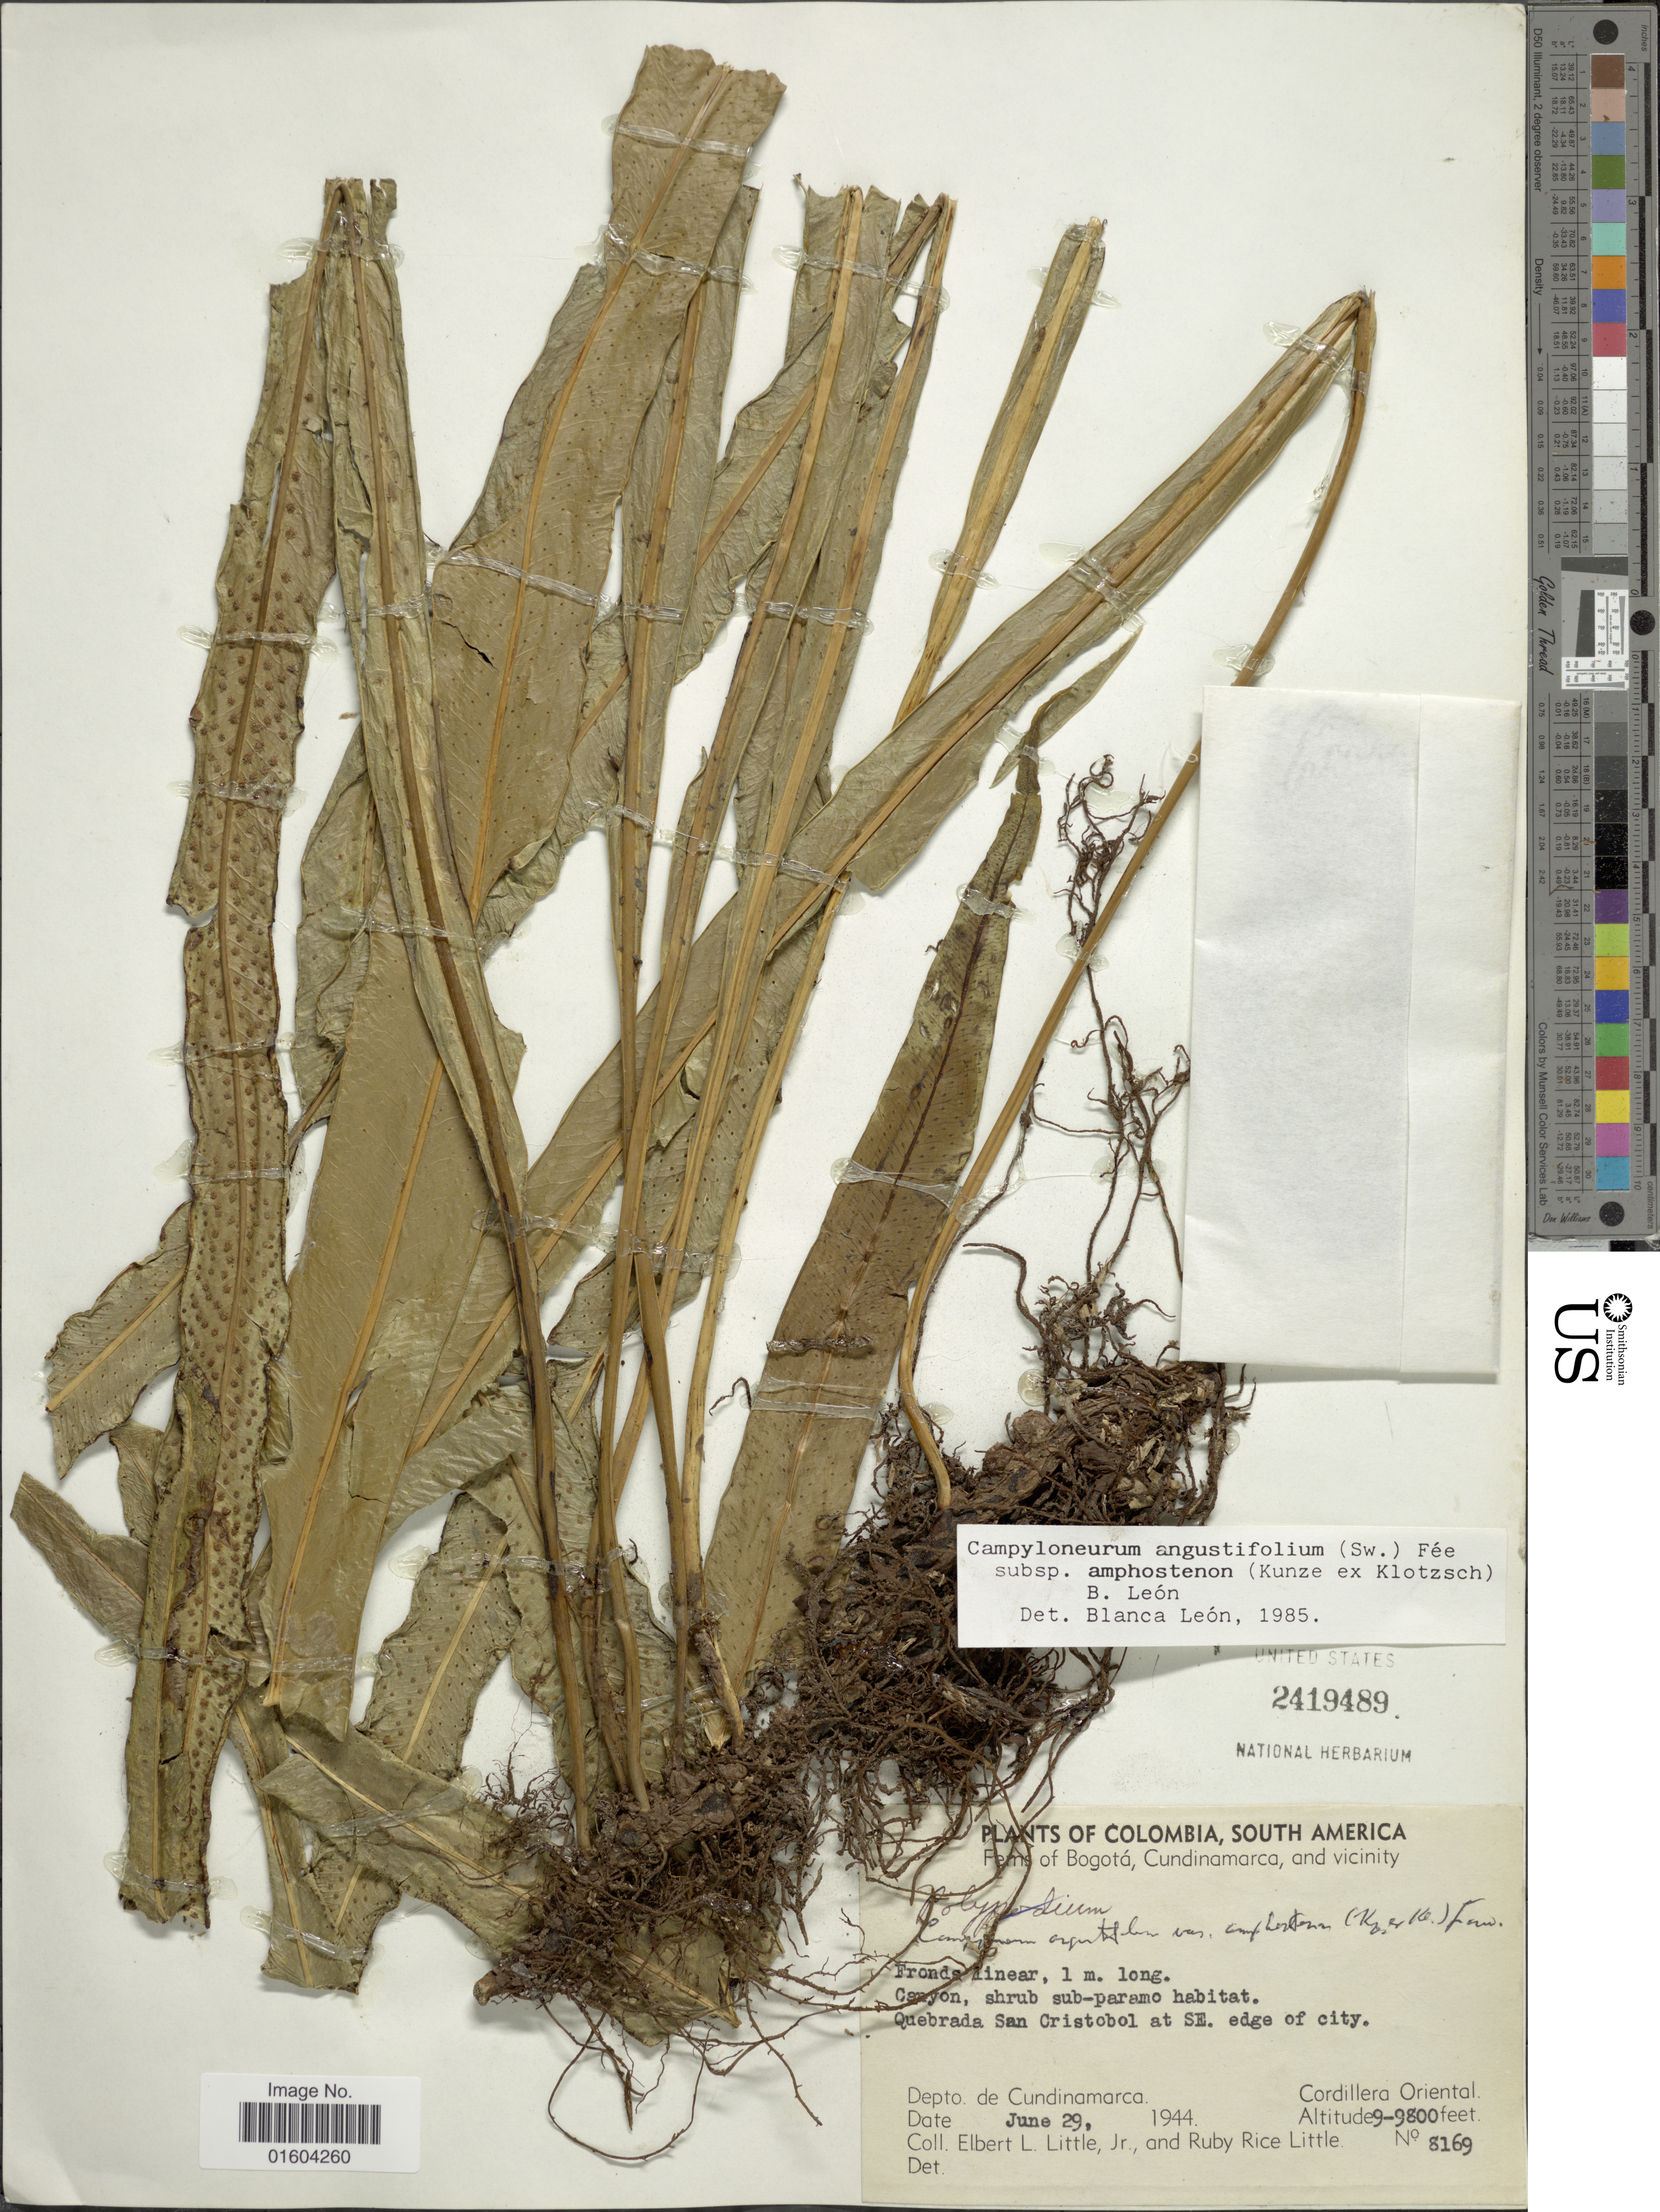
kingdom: Plantae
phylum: Tracheophyta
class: Polypodiopsida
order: Polypodiales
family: Polypodiaceae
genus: Campyloneurum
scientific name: Campyloneurum densifolium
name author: (Hieron.) Lellinger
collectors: E. L. Little & R. R. Little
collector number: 8169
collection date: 1944-06-29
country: Colombia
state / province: Cundinamarca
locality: Cundinamarca, and vicinity, Quebrada San Cristobal at SE. edge of city. Cordillere Oriental, Depto. de Cundinamarca.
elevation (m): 2743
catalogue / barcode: US 2419489